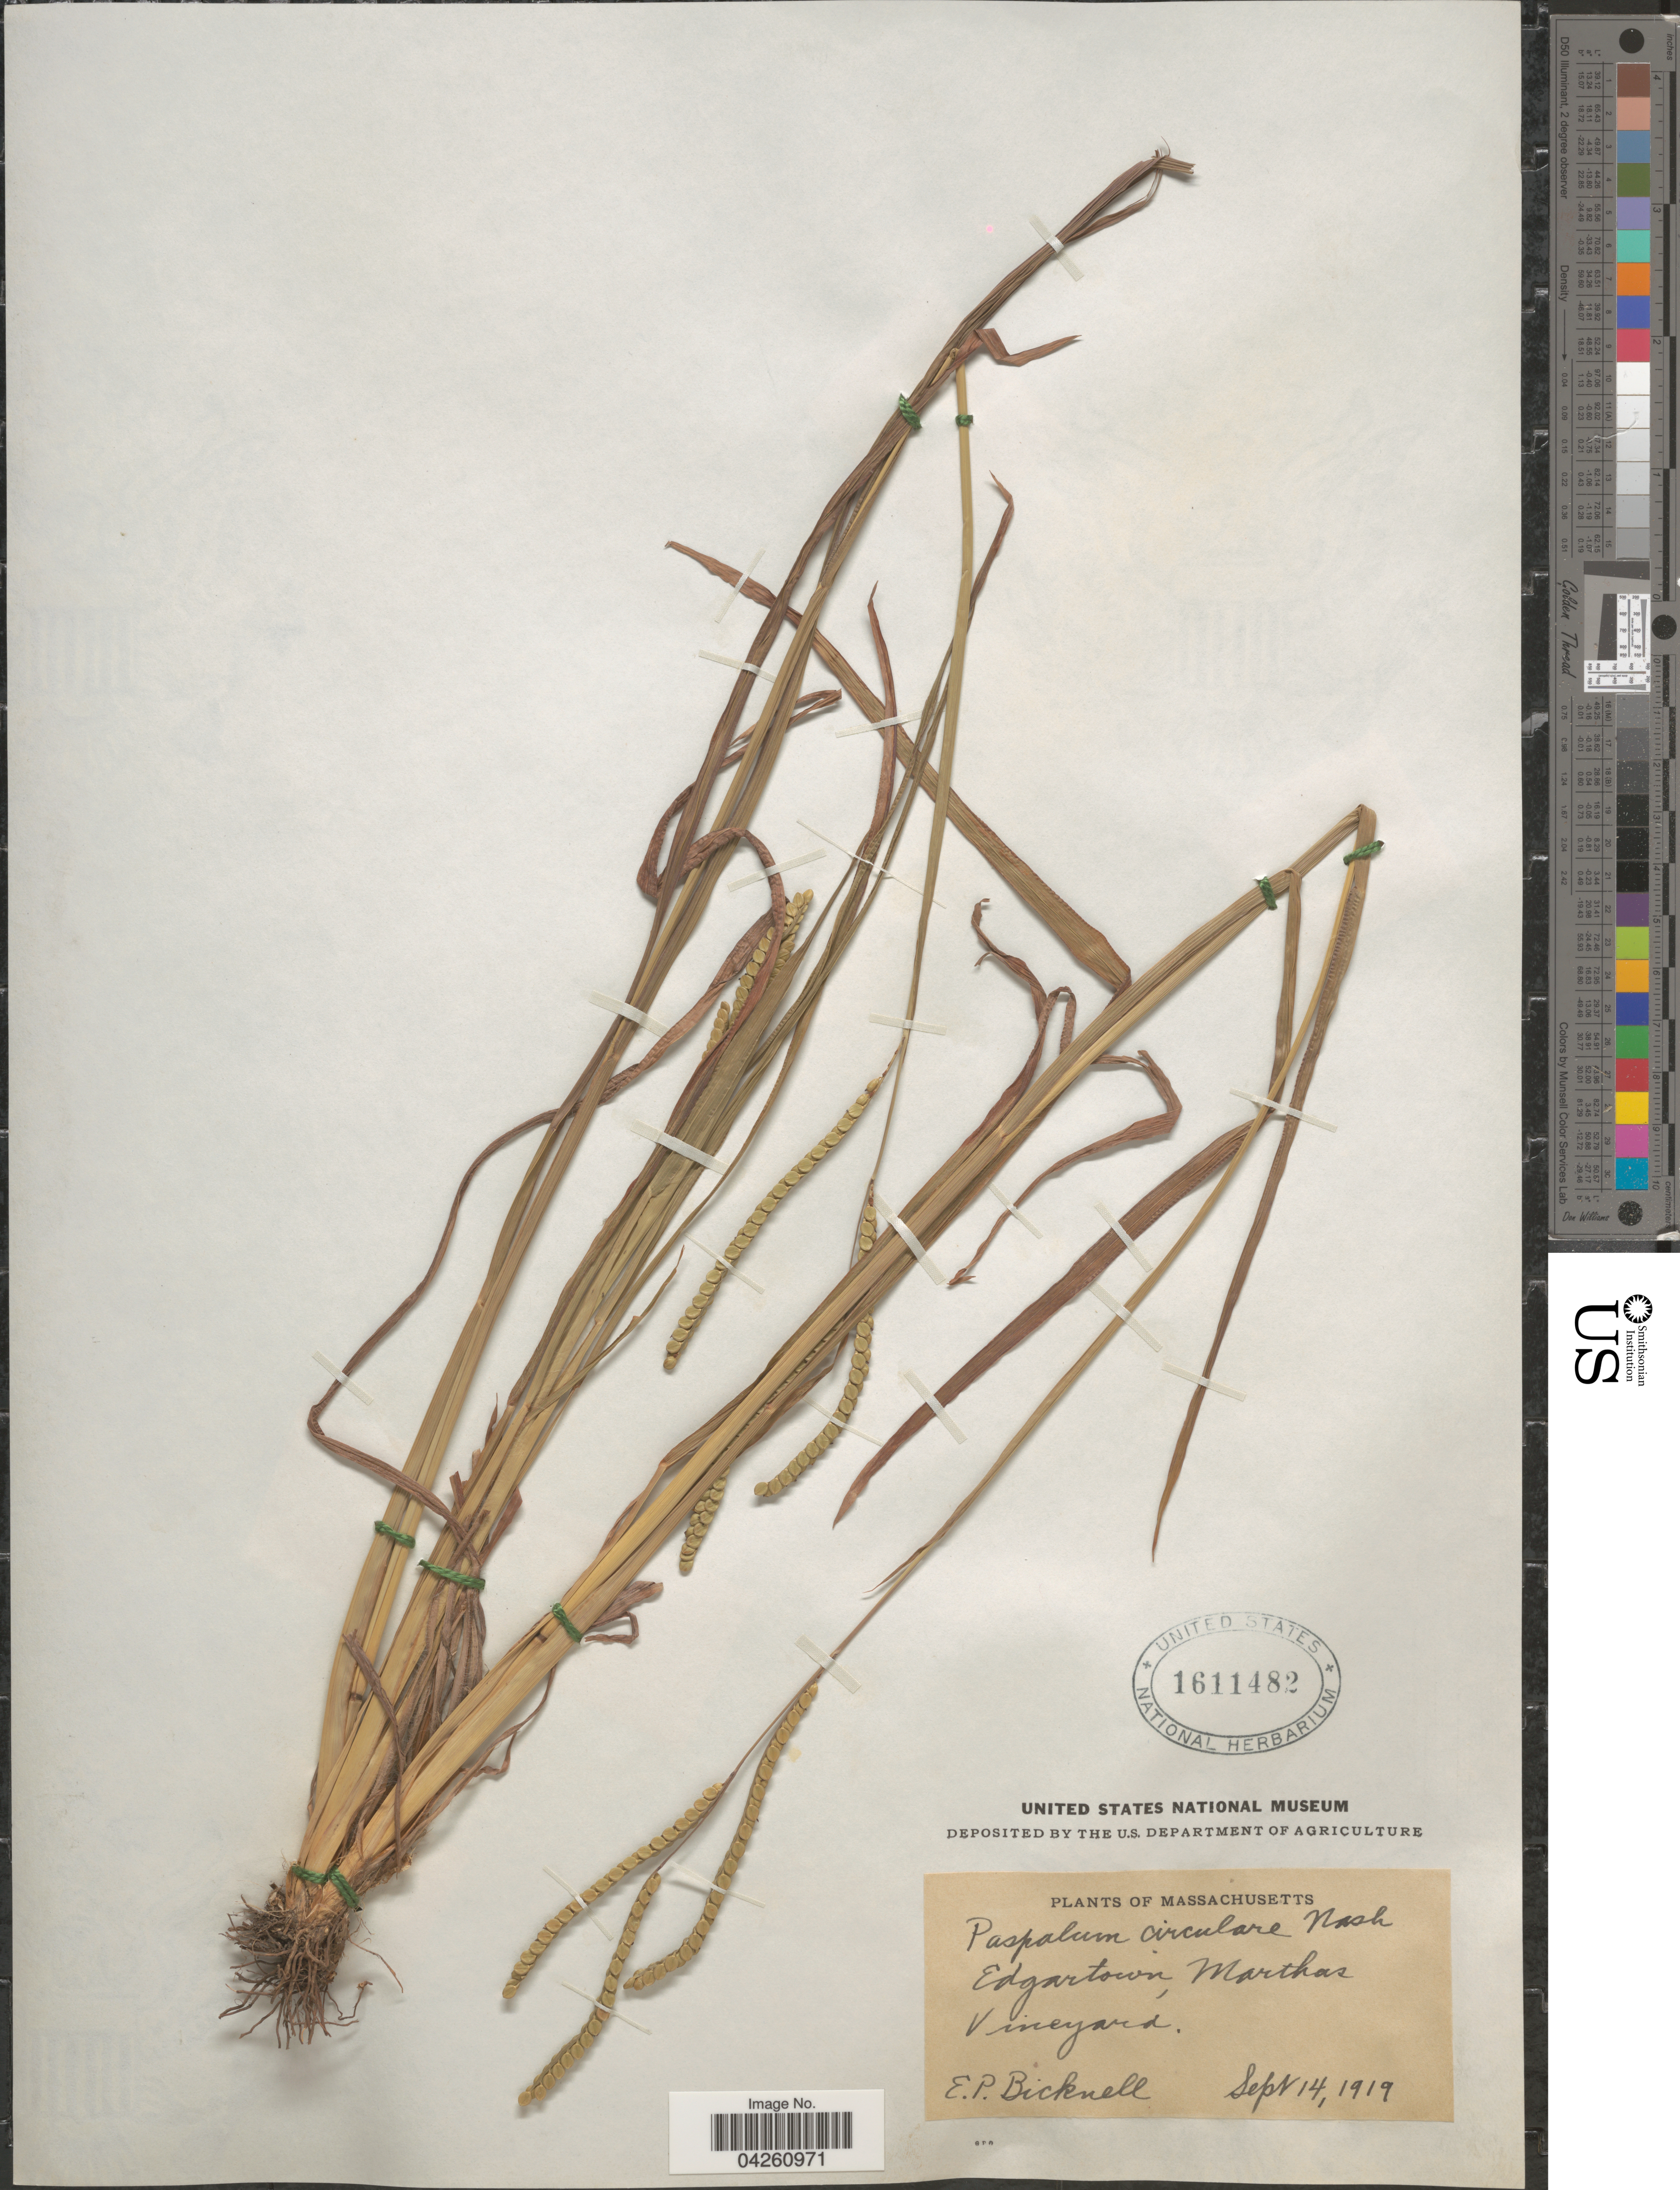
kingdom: Plantae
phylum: Tracheophyta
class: Liliopsida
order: Poales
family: Poaceae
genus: Paspalum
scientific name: Paspalum circulare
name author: Nash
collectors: E. P. Bicknell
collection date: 1919-09-14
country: United States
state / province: Massachusetts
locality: Edgartown, Marthas Vineyard.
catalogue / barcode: US 1611482